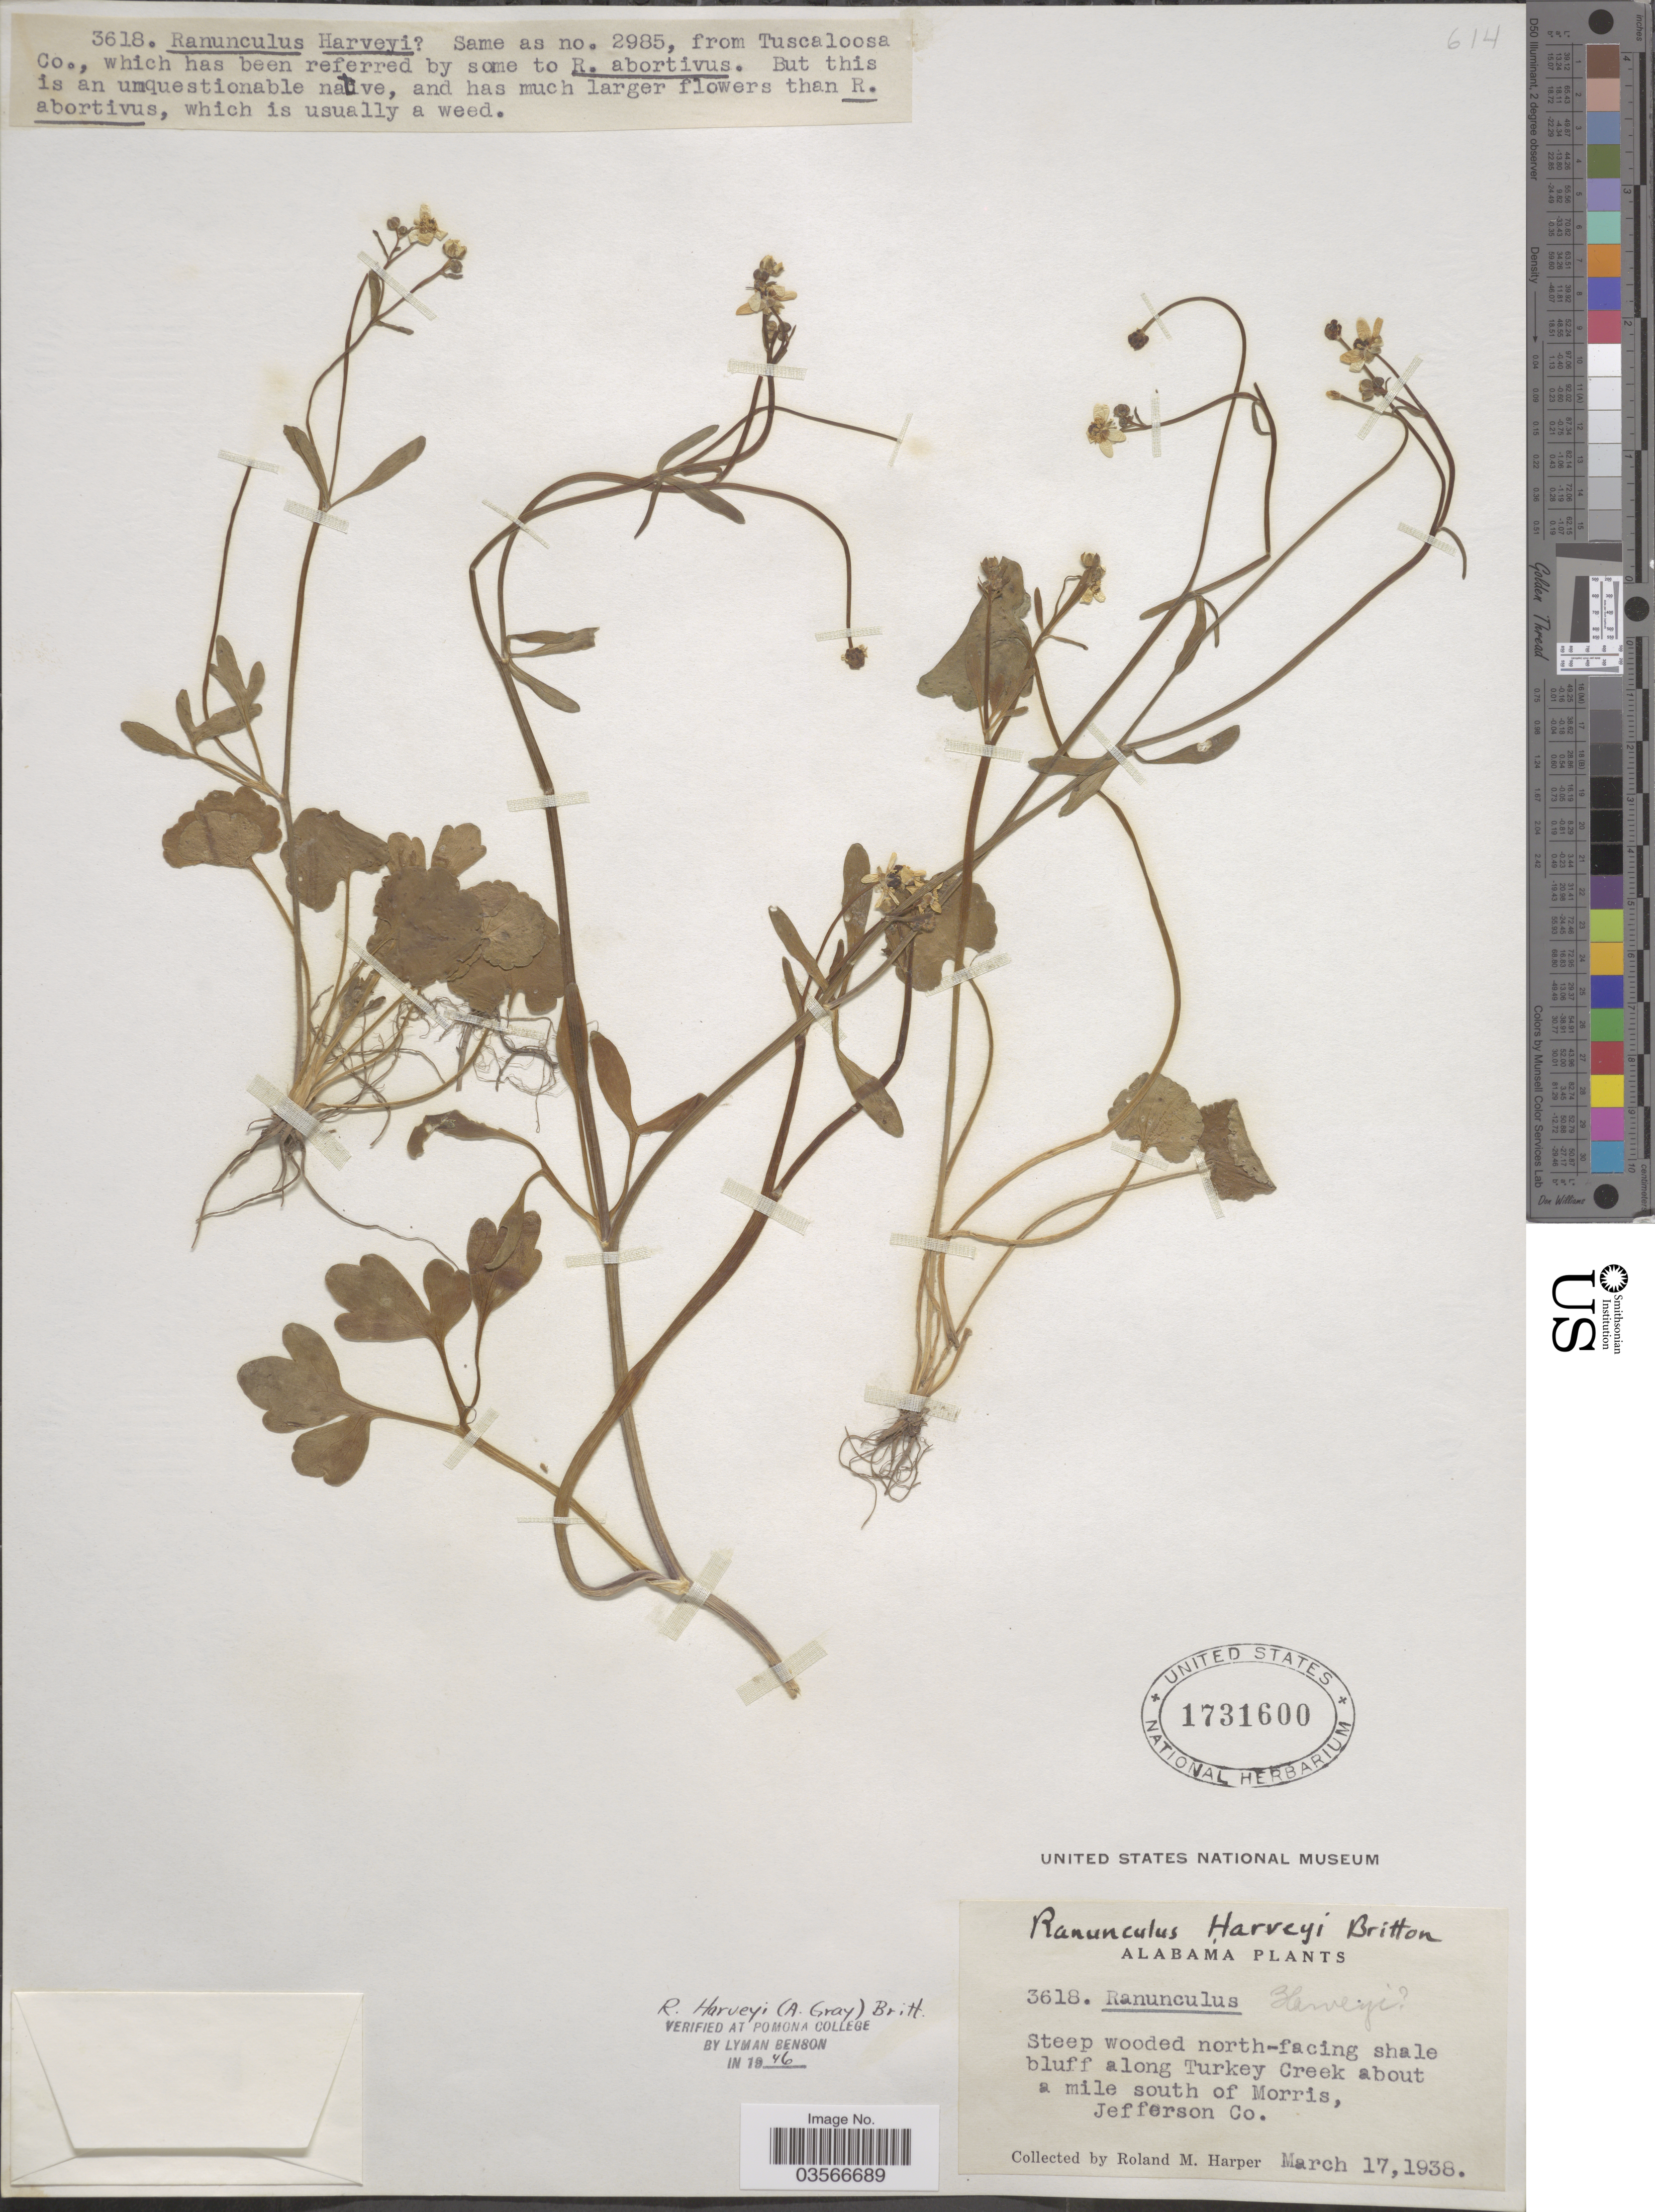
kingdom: Plantae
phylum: Tracheophyta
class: Magnoliopsida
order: Ranunculales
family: Ranunculaceae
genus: Ranunculus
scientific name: Ranunculus harveyi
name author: (A. Gray) Britton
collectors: R. M. Harper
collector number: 3618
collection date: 1938-03-17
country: United States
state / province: Alabama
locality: Along Turkey Creek about a mile south of Morris, Jefferson Co.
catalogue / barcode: US 1731600